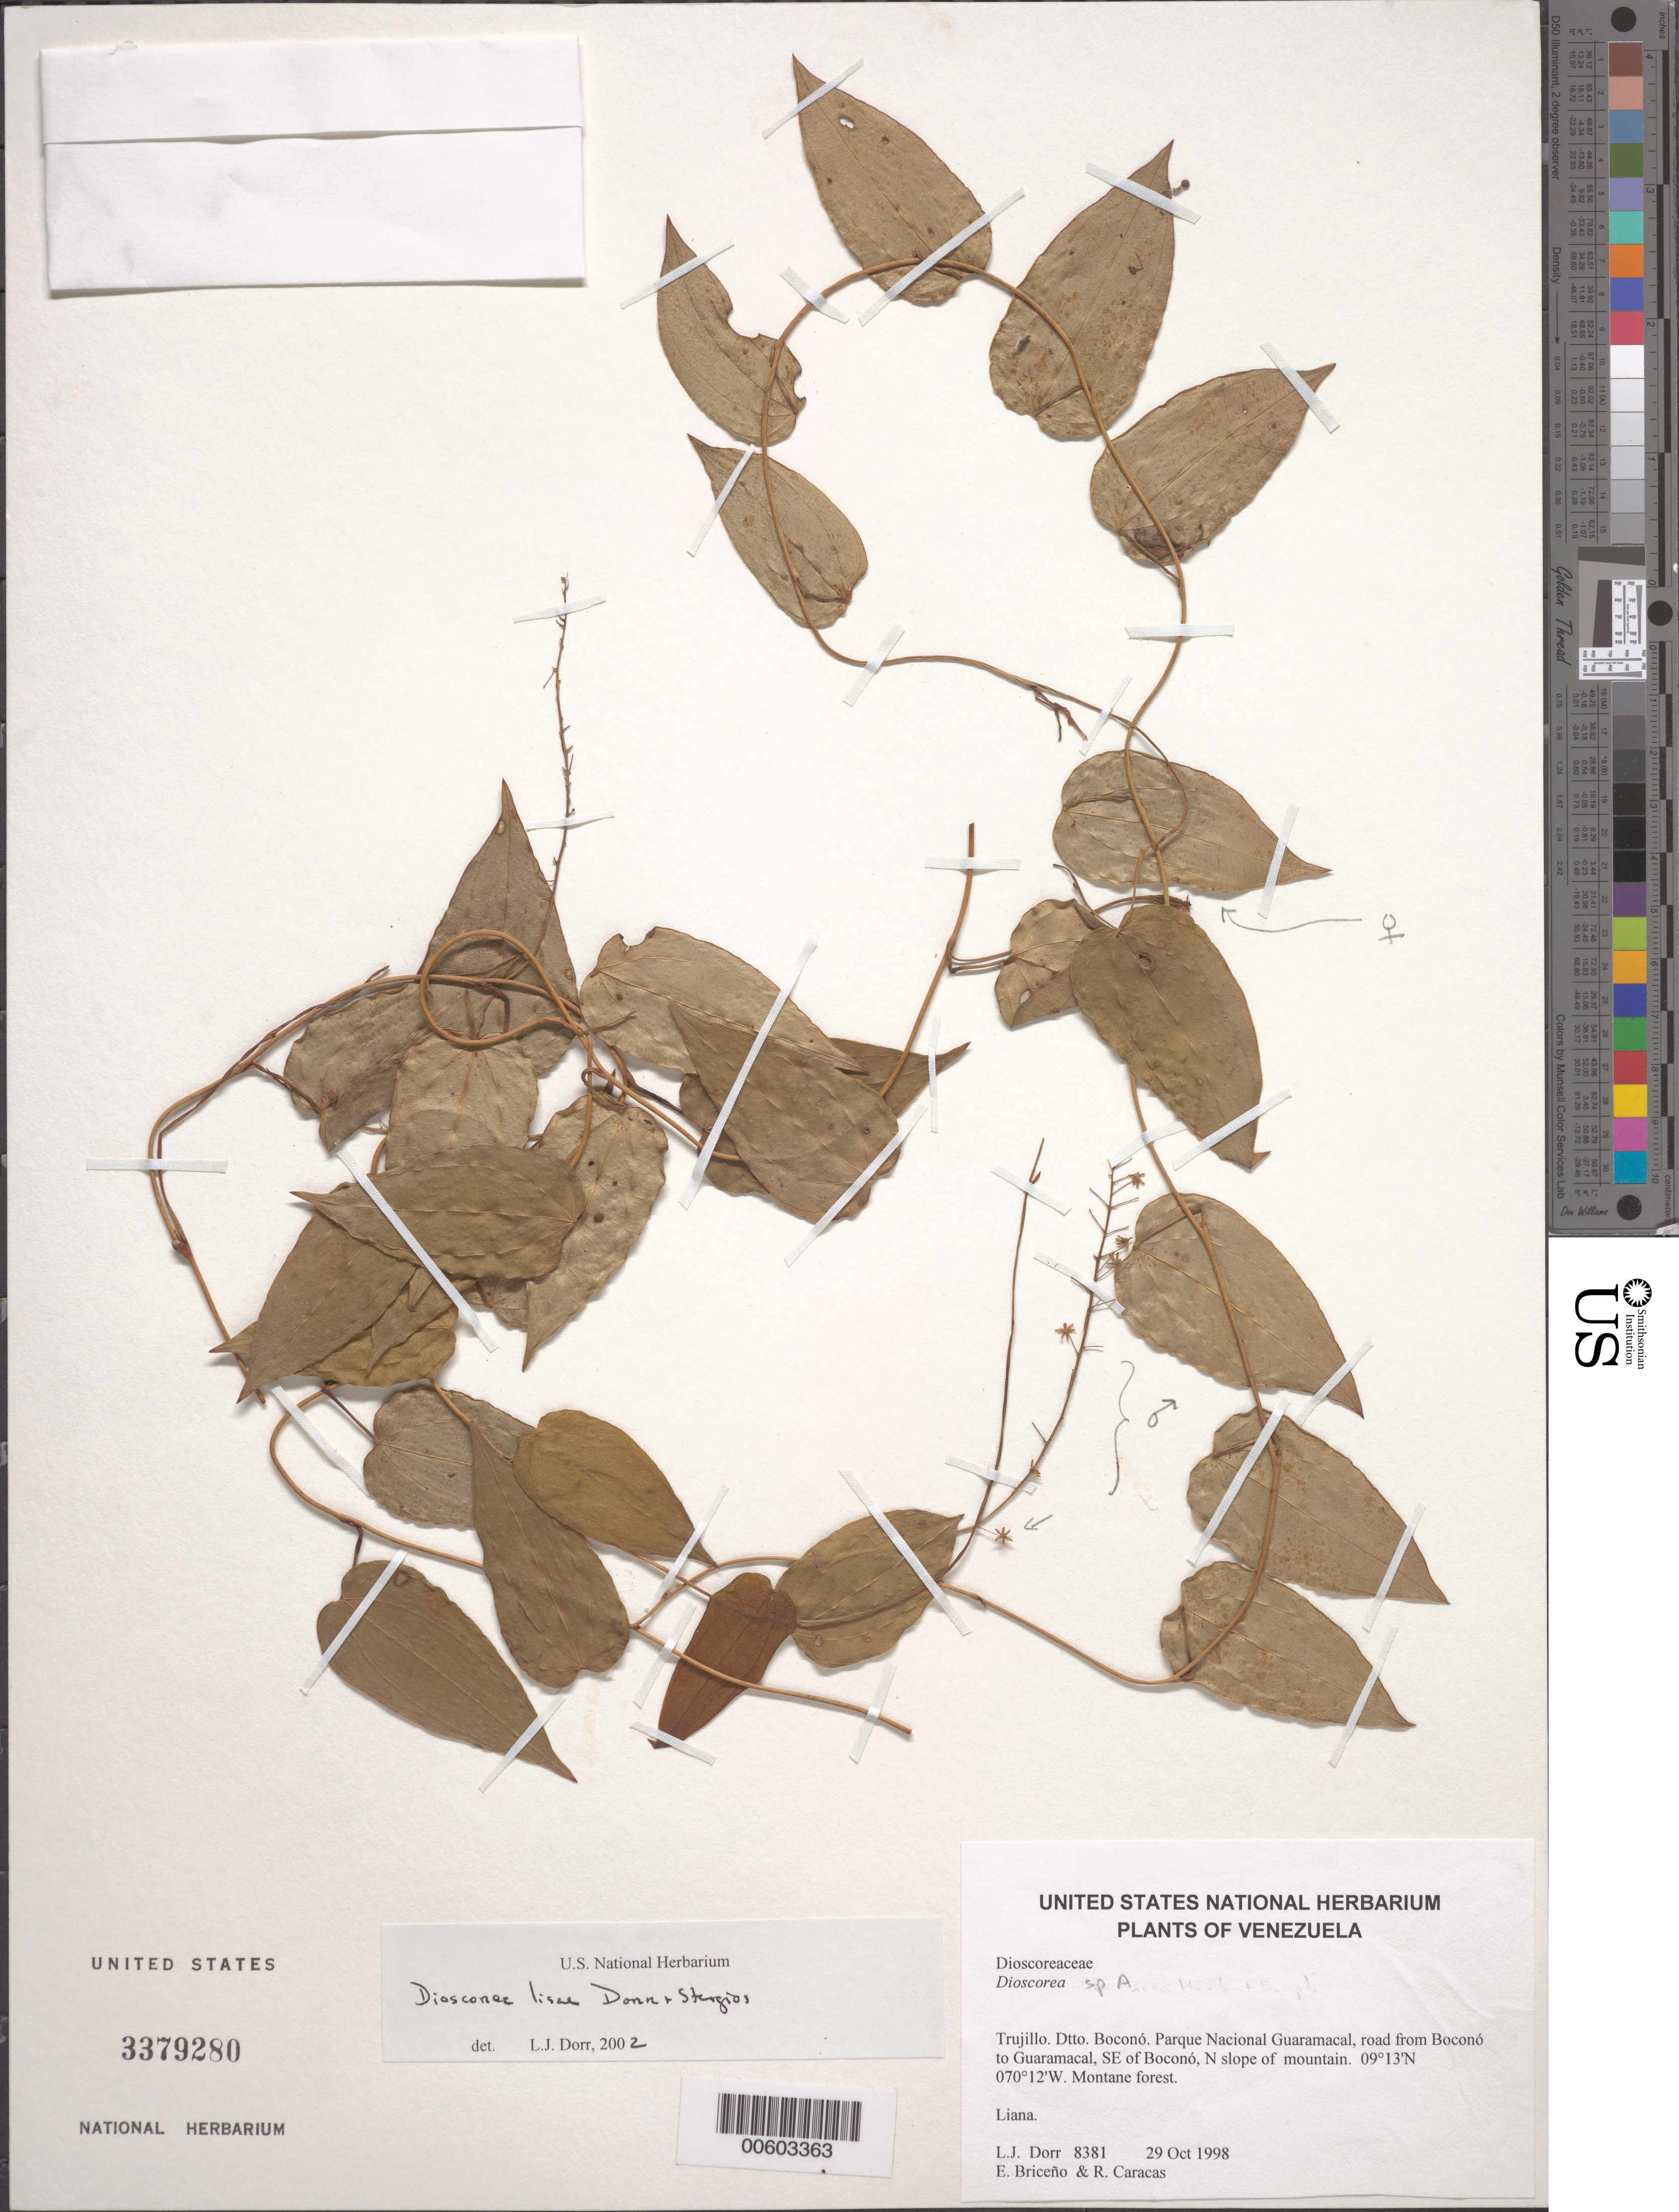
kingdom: Plantae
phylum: Tracheophyta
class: Liliopsida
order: Dioscoreales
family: Dioscoreaceae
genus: Dioscorea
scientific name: Dioscorea lisae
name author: Dorr & Stergios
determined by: Dorr, L. J., (BOT), Smithsonian Institution - National Museum of Natural History (UNITED STATES)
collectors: L. J. Dorr, E. Briceño & R. Caracas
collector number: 8381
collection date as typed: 29 Oct 1998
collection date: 1998-10-29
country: Venezuela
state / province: Trujillo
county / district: Boconó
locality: Parque Nacional Guaramacal, road from Boconó to Guaramacal, SE of Boconó, N slope of mountain.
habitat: Montane forest.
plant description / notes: PORT, US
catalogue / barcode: US 3379280